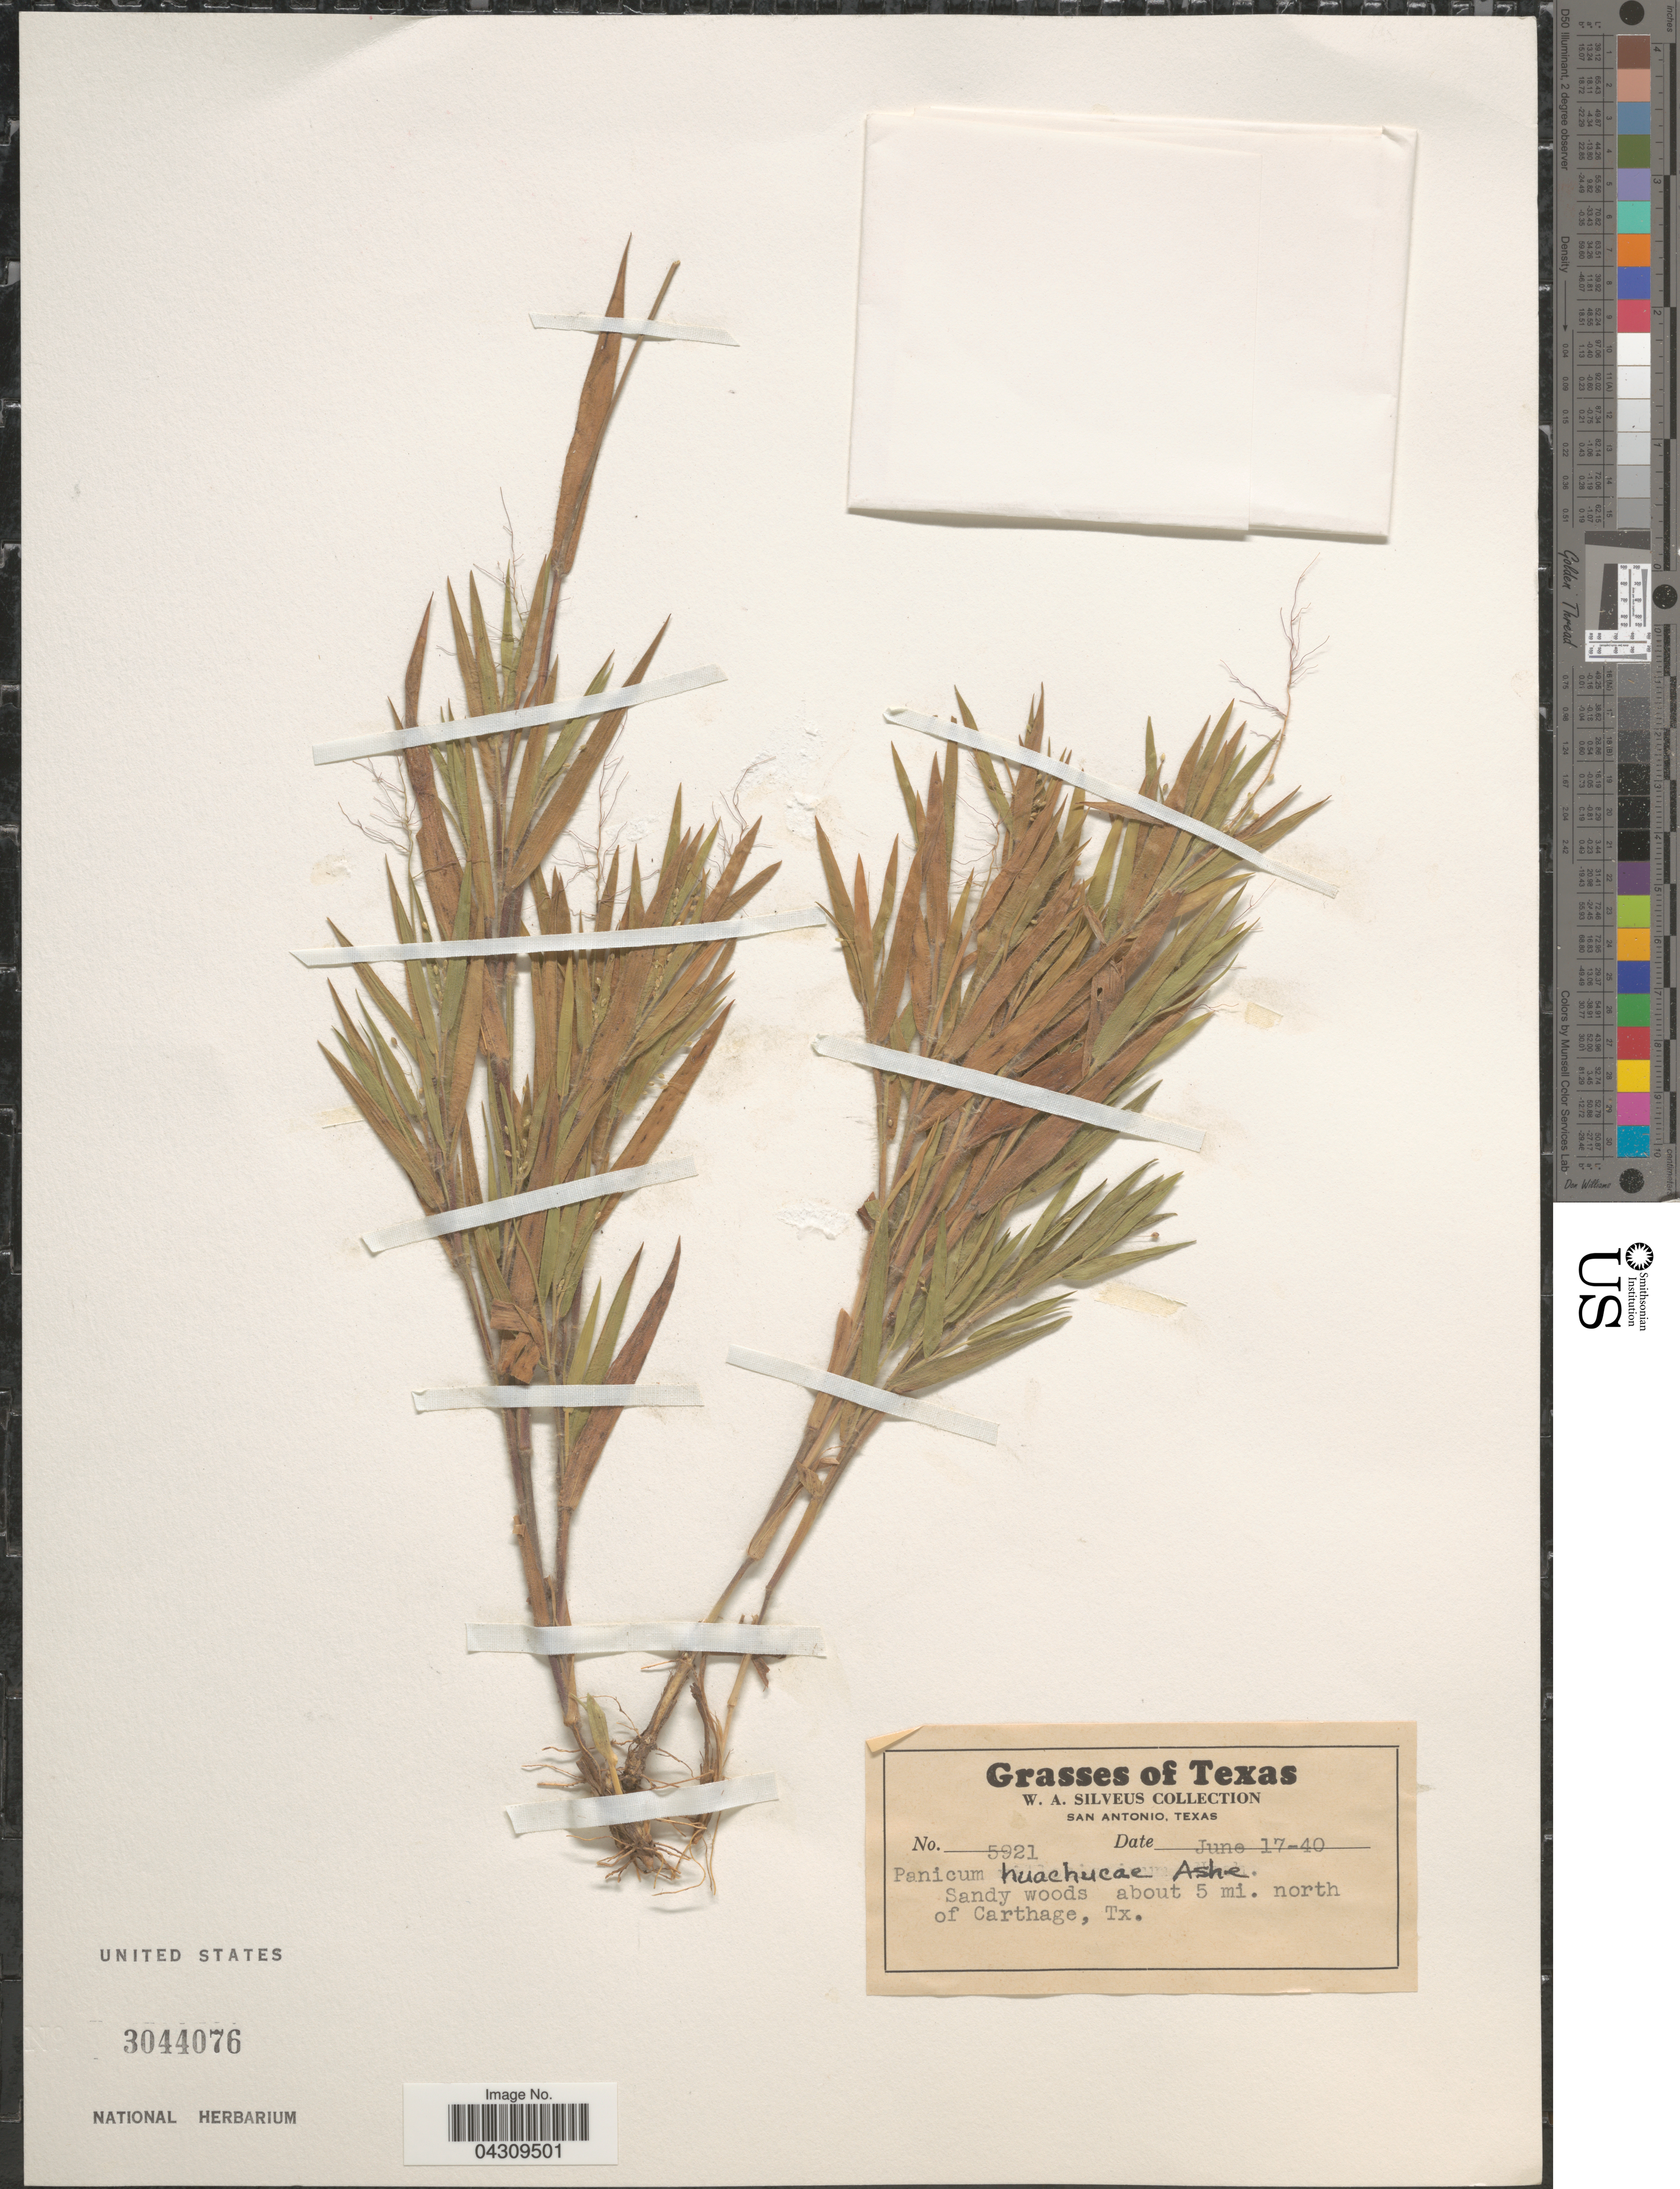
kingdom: Plantae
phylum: Tracheophyta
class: Liliopsida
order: Poales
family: Poaceae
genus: Dichanthelium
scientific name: Dichanthelium acuminatum var. acuminatum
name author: (Sw.) Gould & C.A. Clark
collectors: W. Silveus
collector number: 5921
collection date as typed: Transcribed d/m/y: 17/6/40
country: United States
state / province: Texas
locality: Sandy woods about 5 mi. north of Carthage.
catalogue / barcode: US 3044076